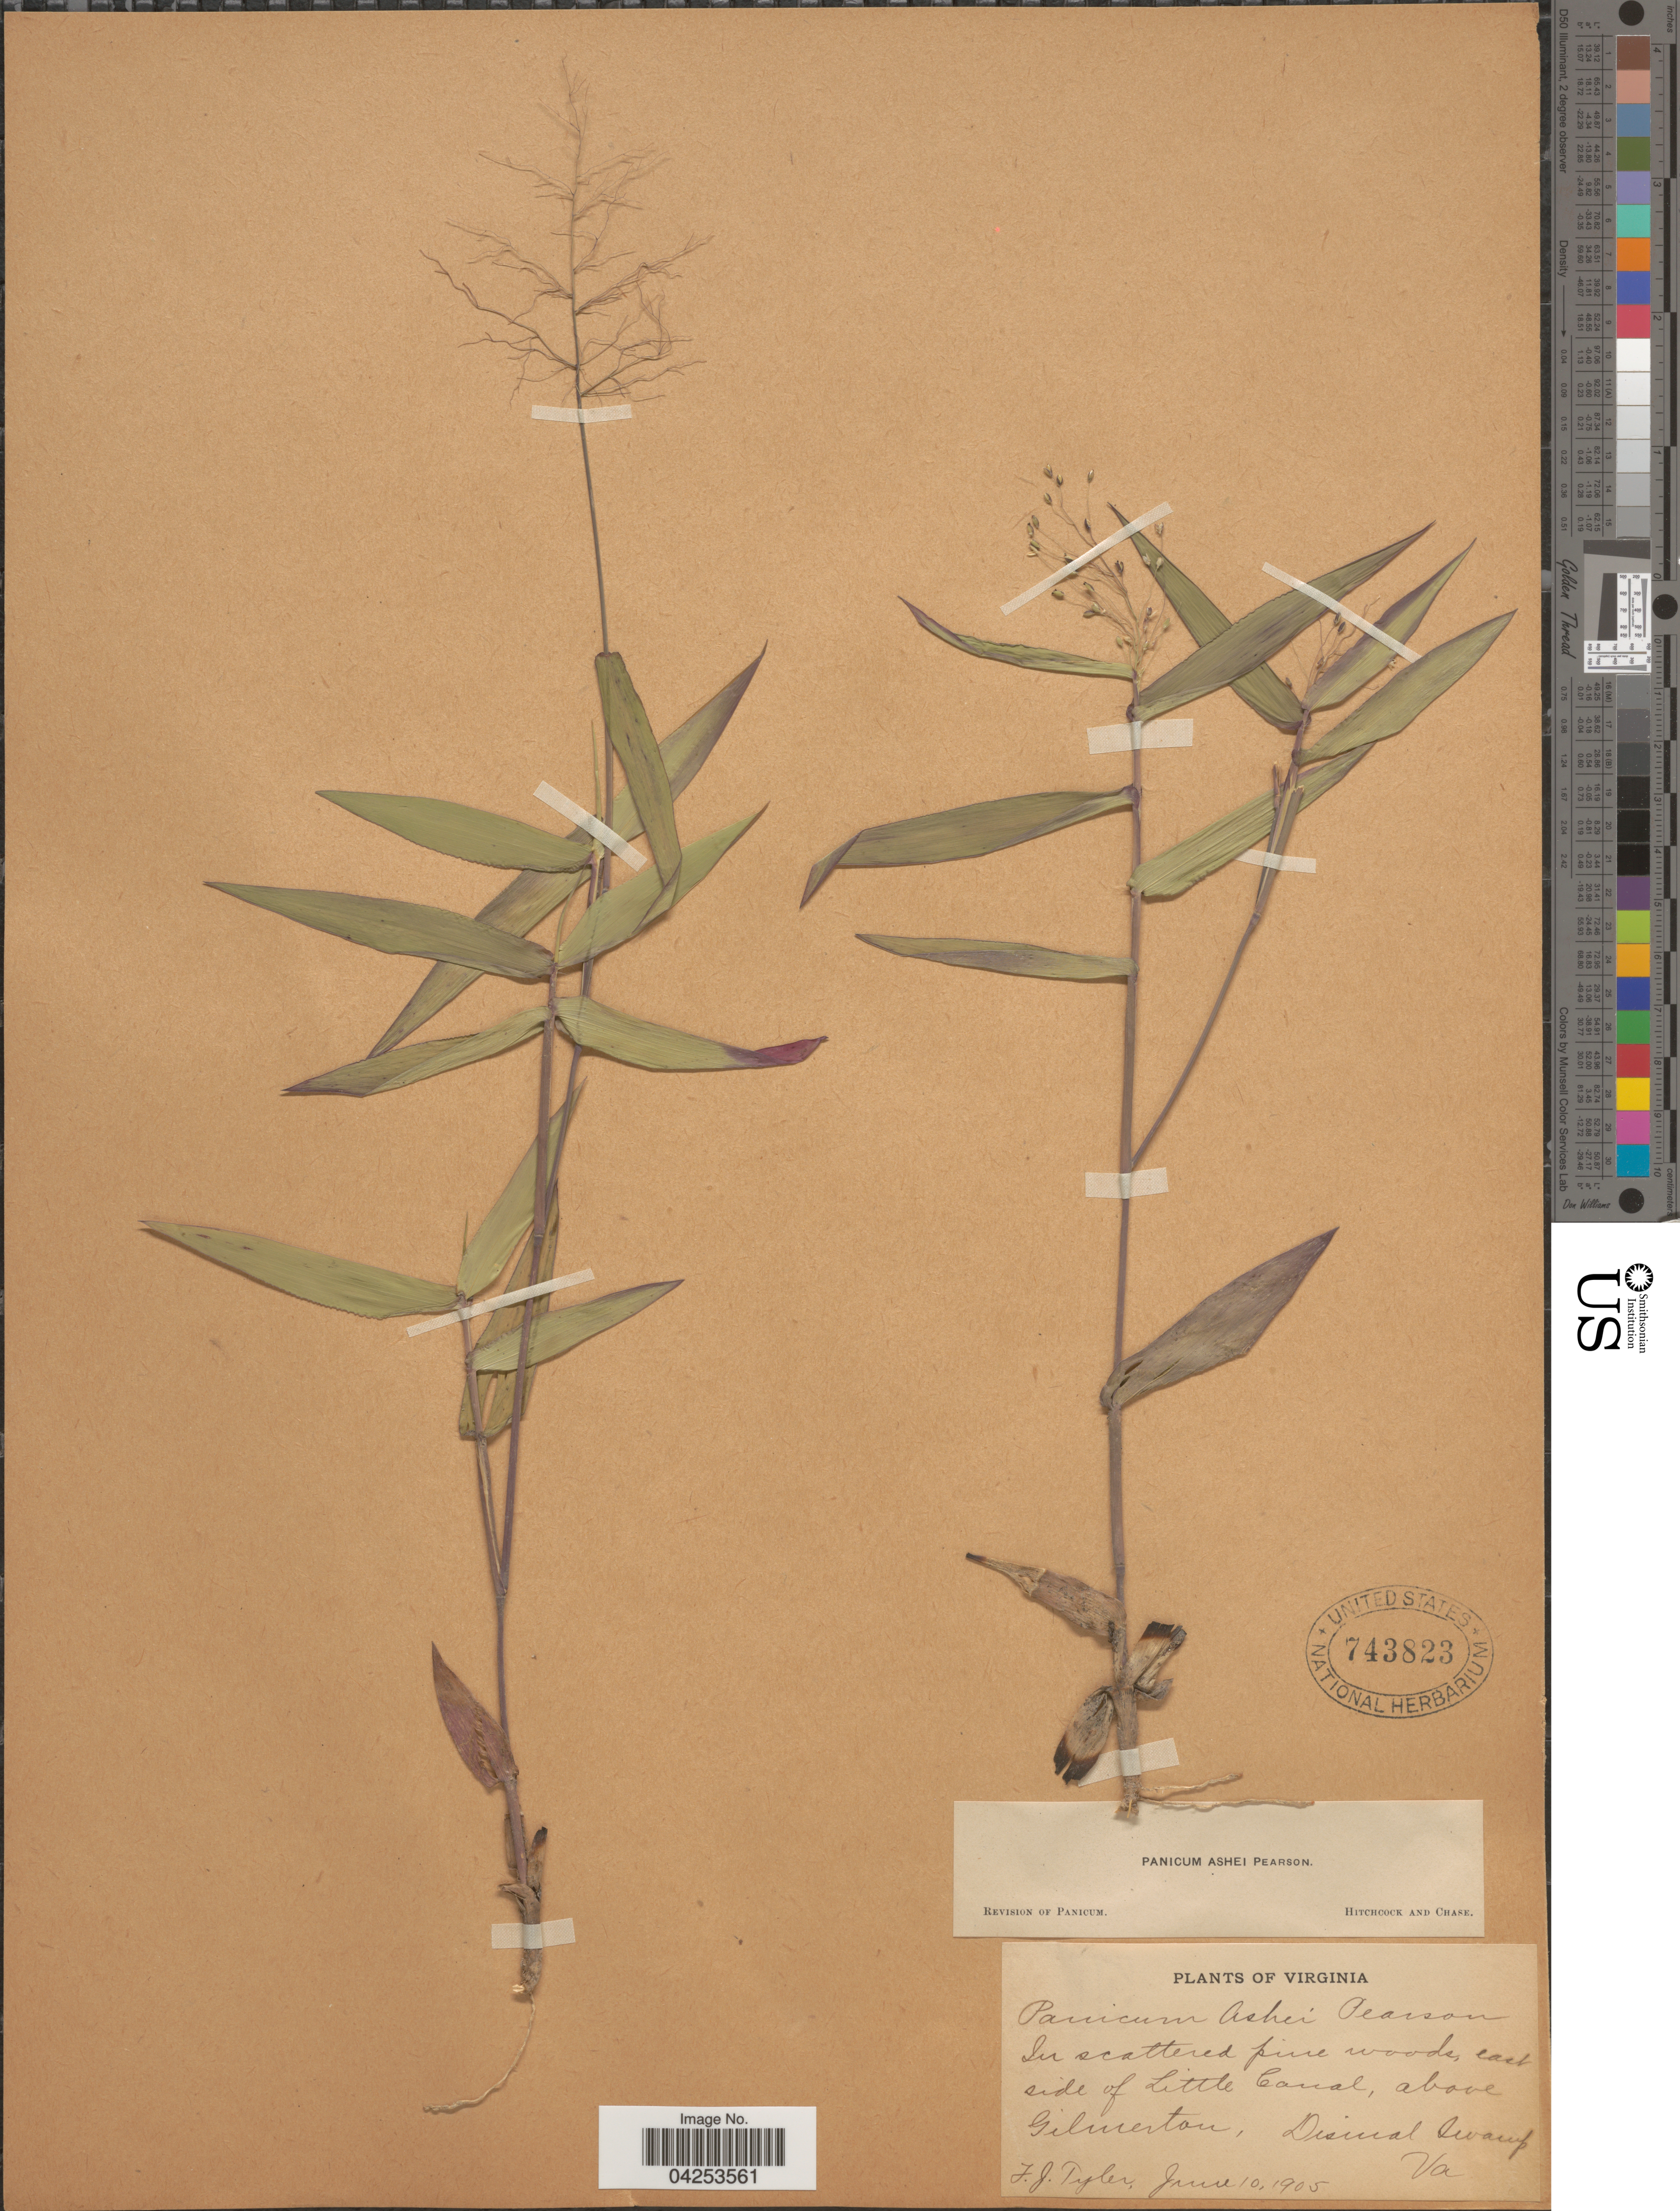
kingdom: Plantae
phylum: Tracheophyta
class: Liliopsida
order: Poales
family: Poaceae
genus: Dichanthelium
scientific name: Dichanthelium commutatum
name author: (Schult.) Gould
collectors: F. Tyler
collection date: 1905-06-10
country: United States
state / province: Virginia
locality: In scattered pine woods, east side of Little Canal, above Gilmerton, Dismal Swamp.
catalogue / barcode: US 743823